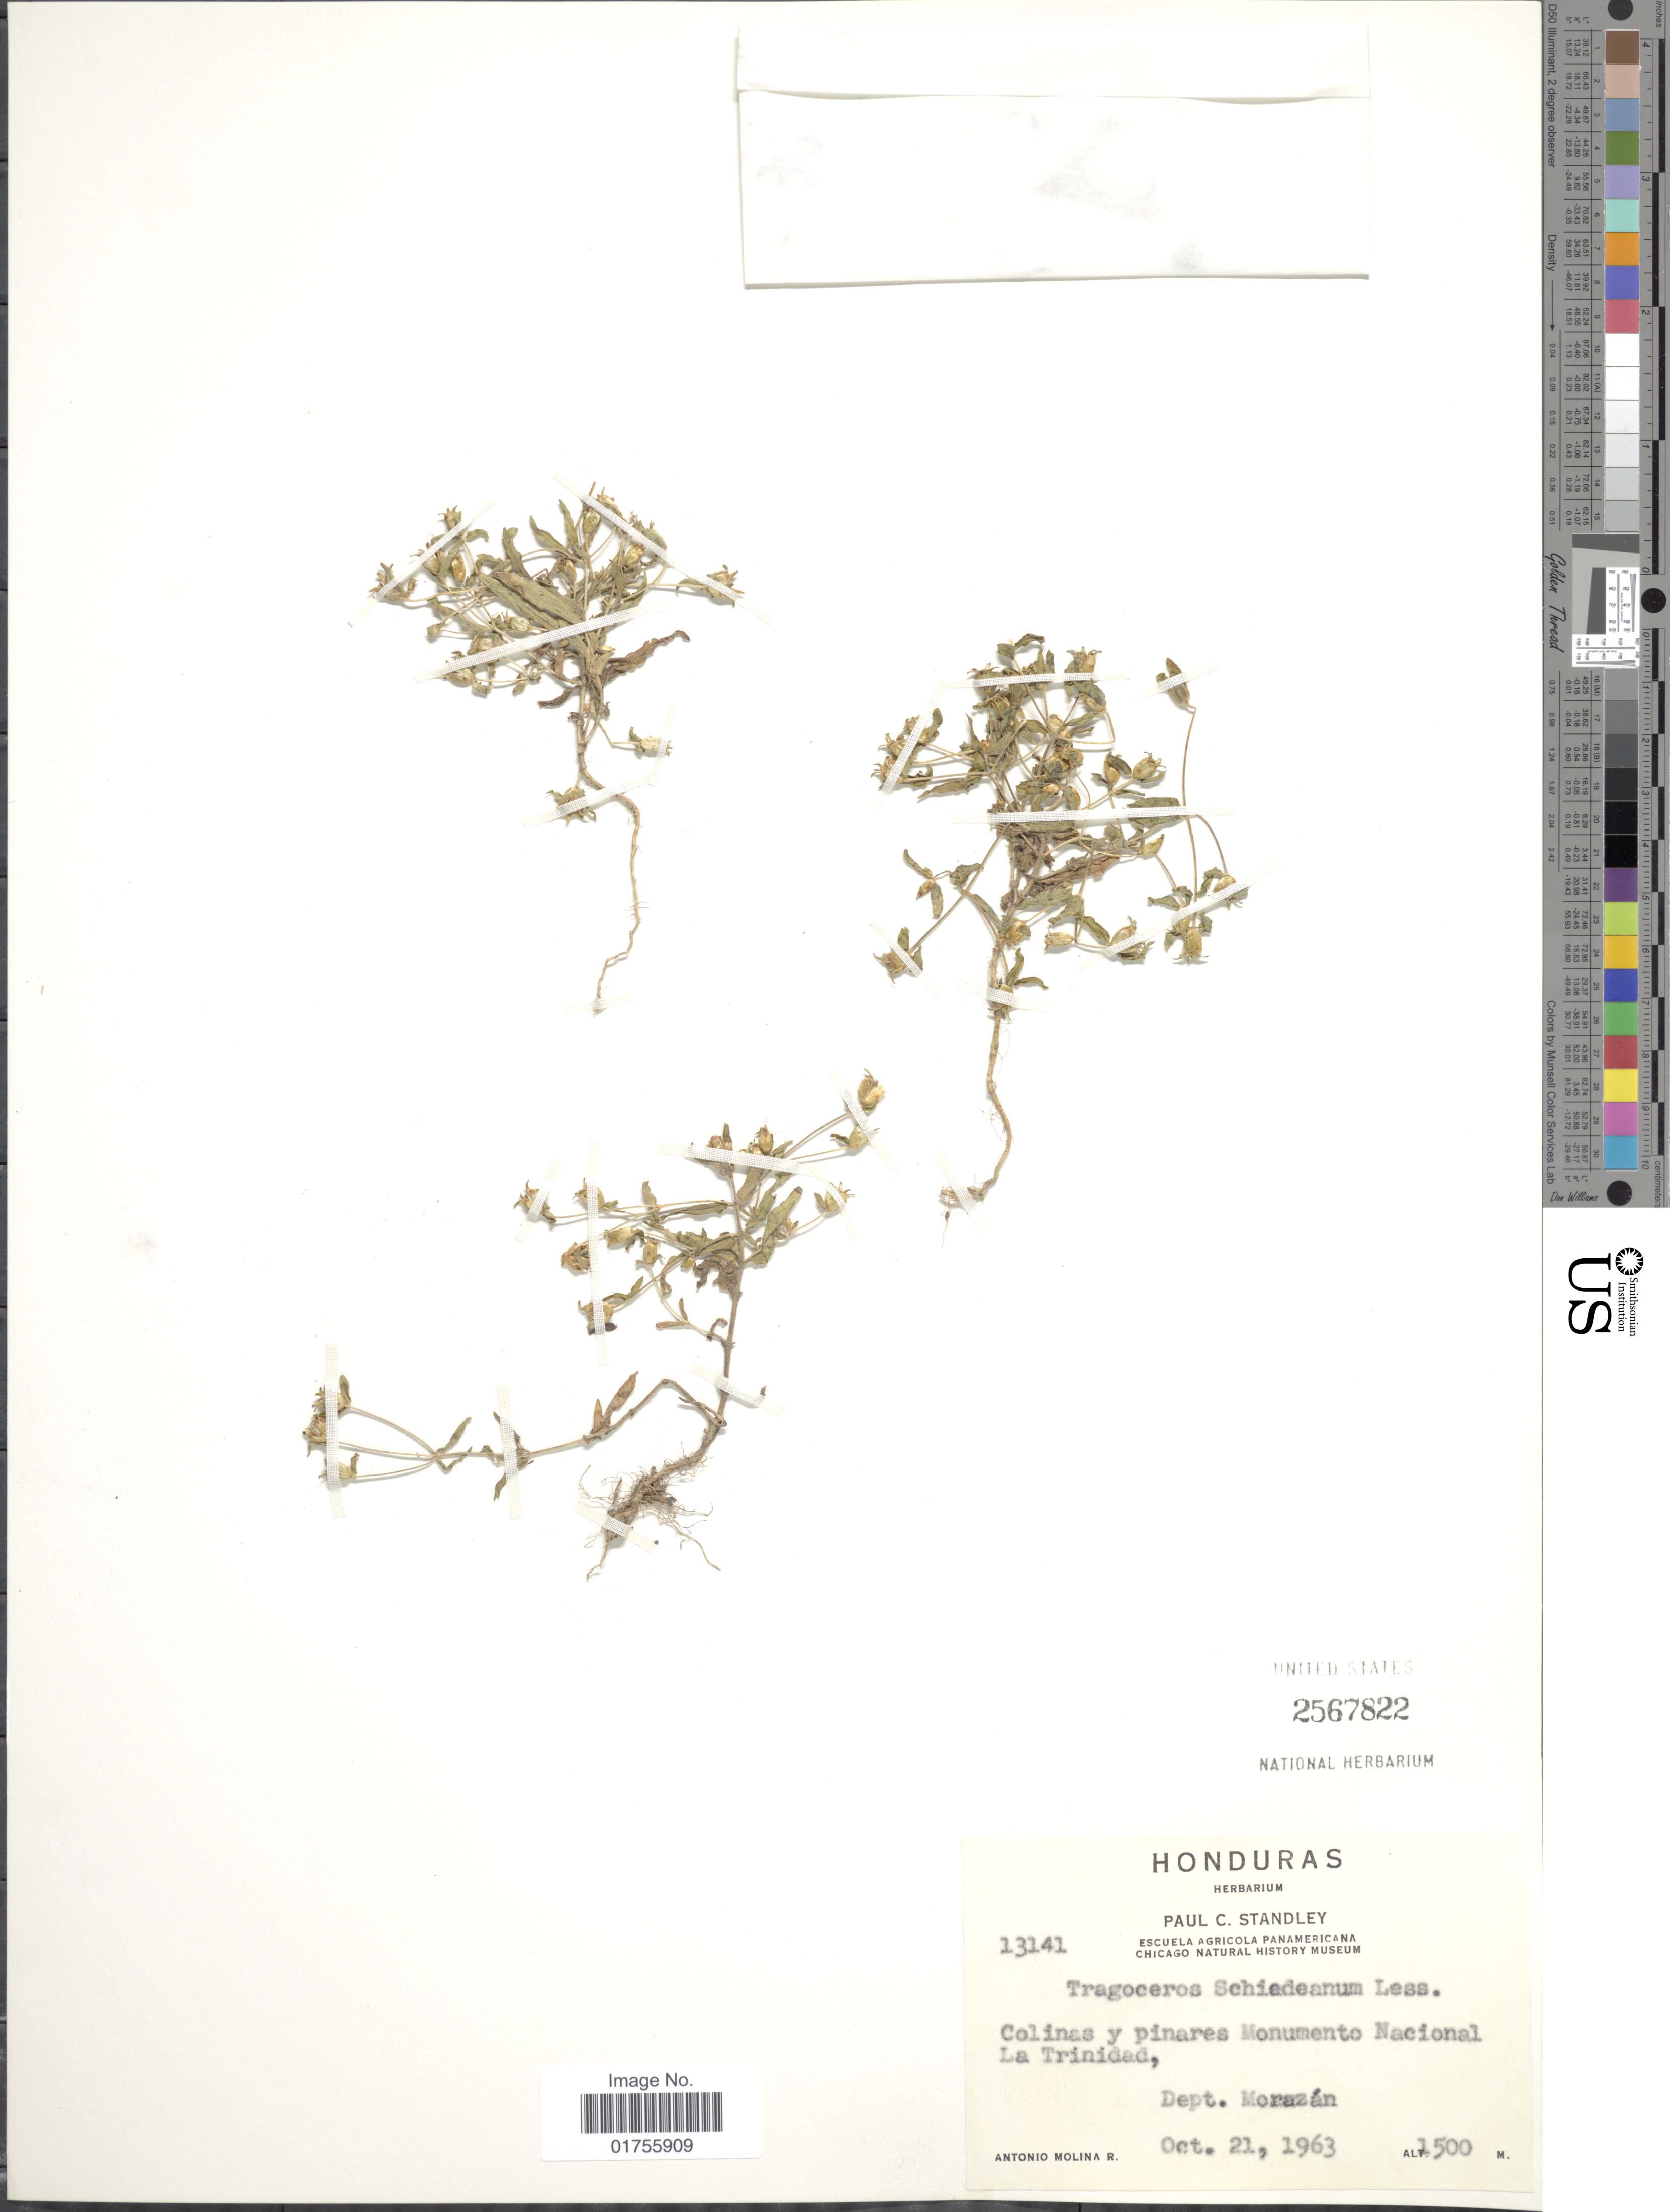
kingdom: Plantae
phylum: Tracheophyta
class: Magnoliopsida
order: Asterales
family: Asteraceae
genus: Tragoceros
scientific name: Tragoceros schiedeanum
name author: Less.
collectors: A. Molina R.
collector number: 13141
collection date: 1963-10-21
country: Honduras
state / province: Fco. Morazán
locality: Colinas y pinares Monumento Nacional La Trinidad, Dept. Morazan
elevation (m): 1500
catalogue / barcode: US 2567822